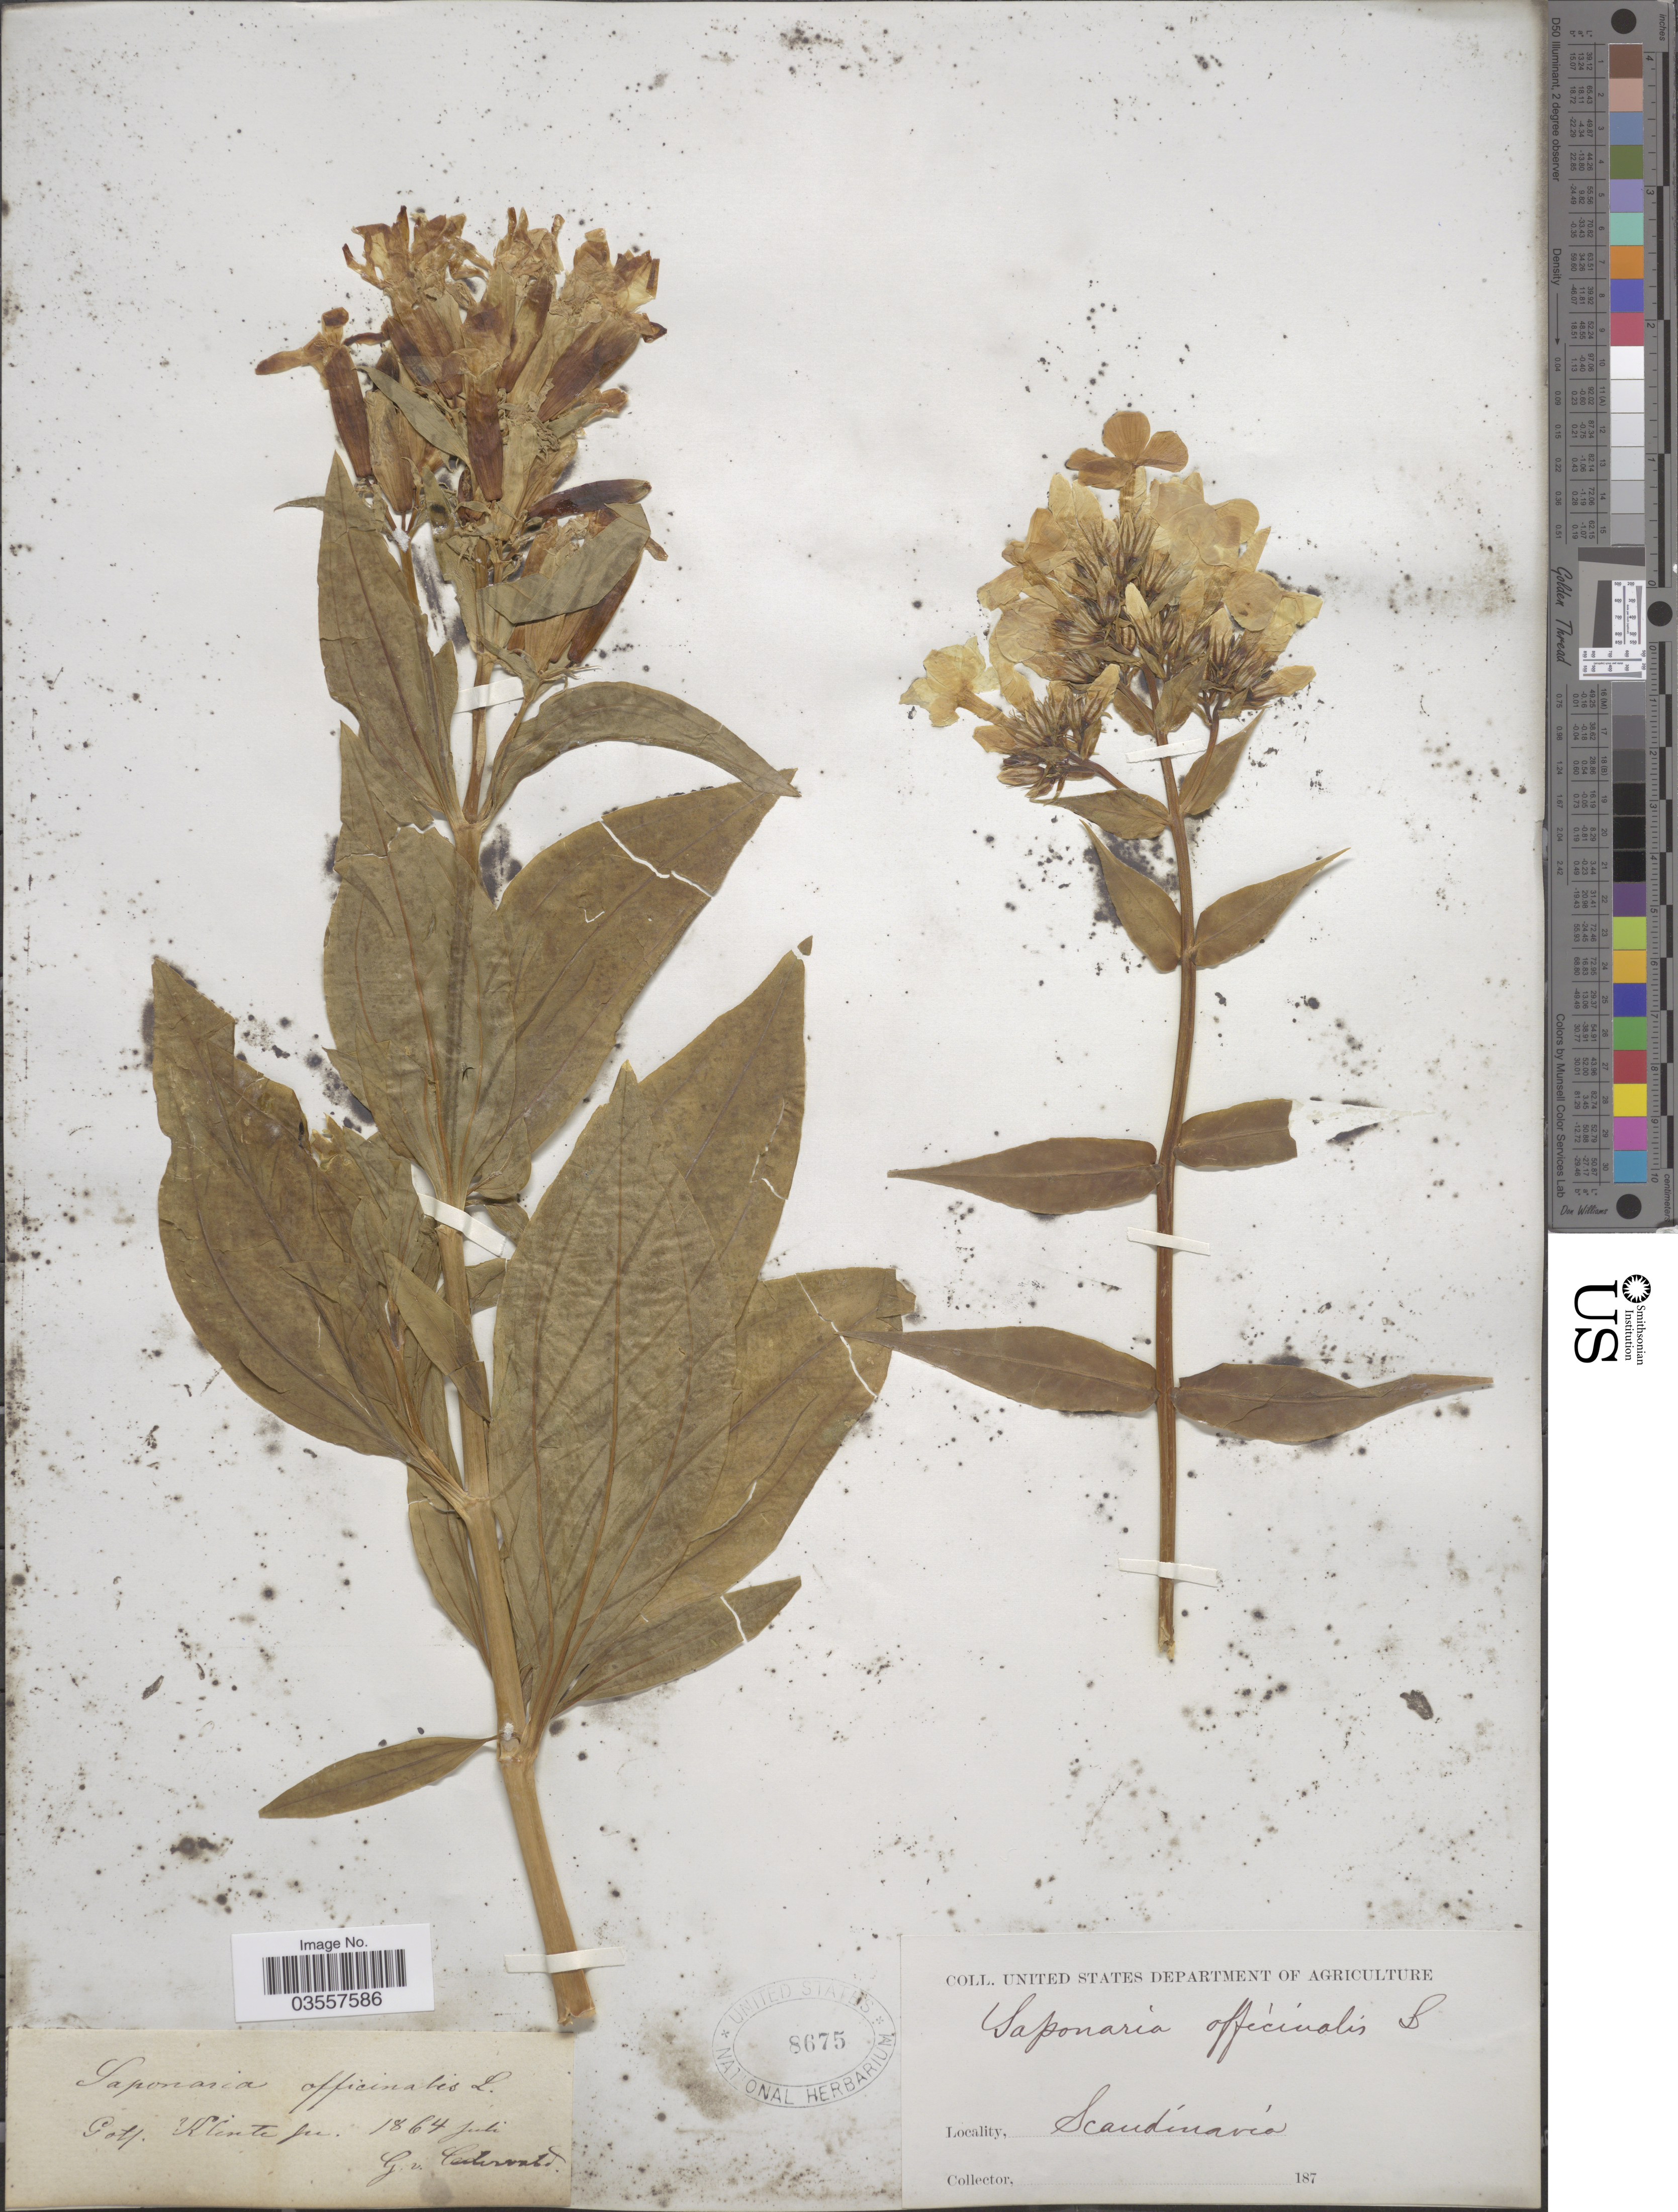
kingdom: Plantae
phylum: Tracheophyta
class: Magnoliopsida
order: Caryophyllales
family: Caryophyllaceae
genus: Saponaria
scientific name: Saponaria officinalis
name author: L.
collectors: G. Cederwald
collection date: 1864-07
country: Sweden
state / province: Gotland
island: Gotland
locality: Gotl. Klinte sn. Scandinavia.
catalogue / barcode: US 8675